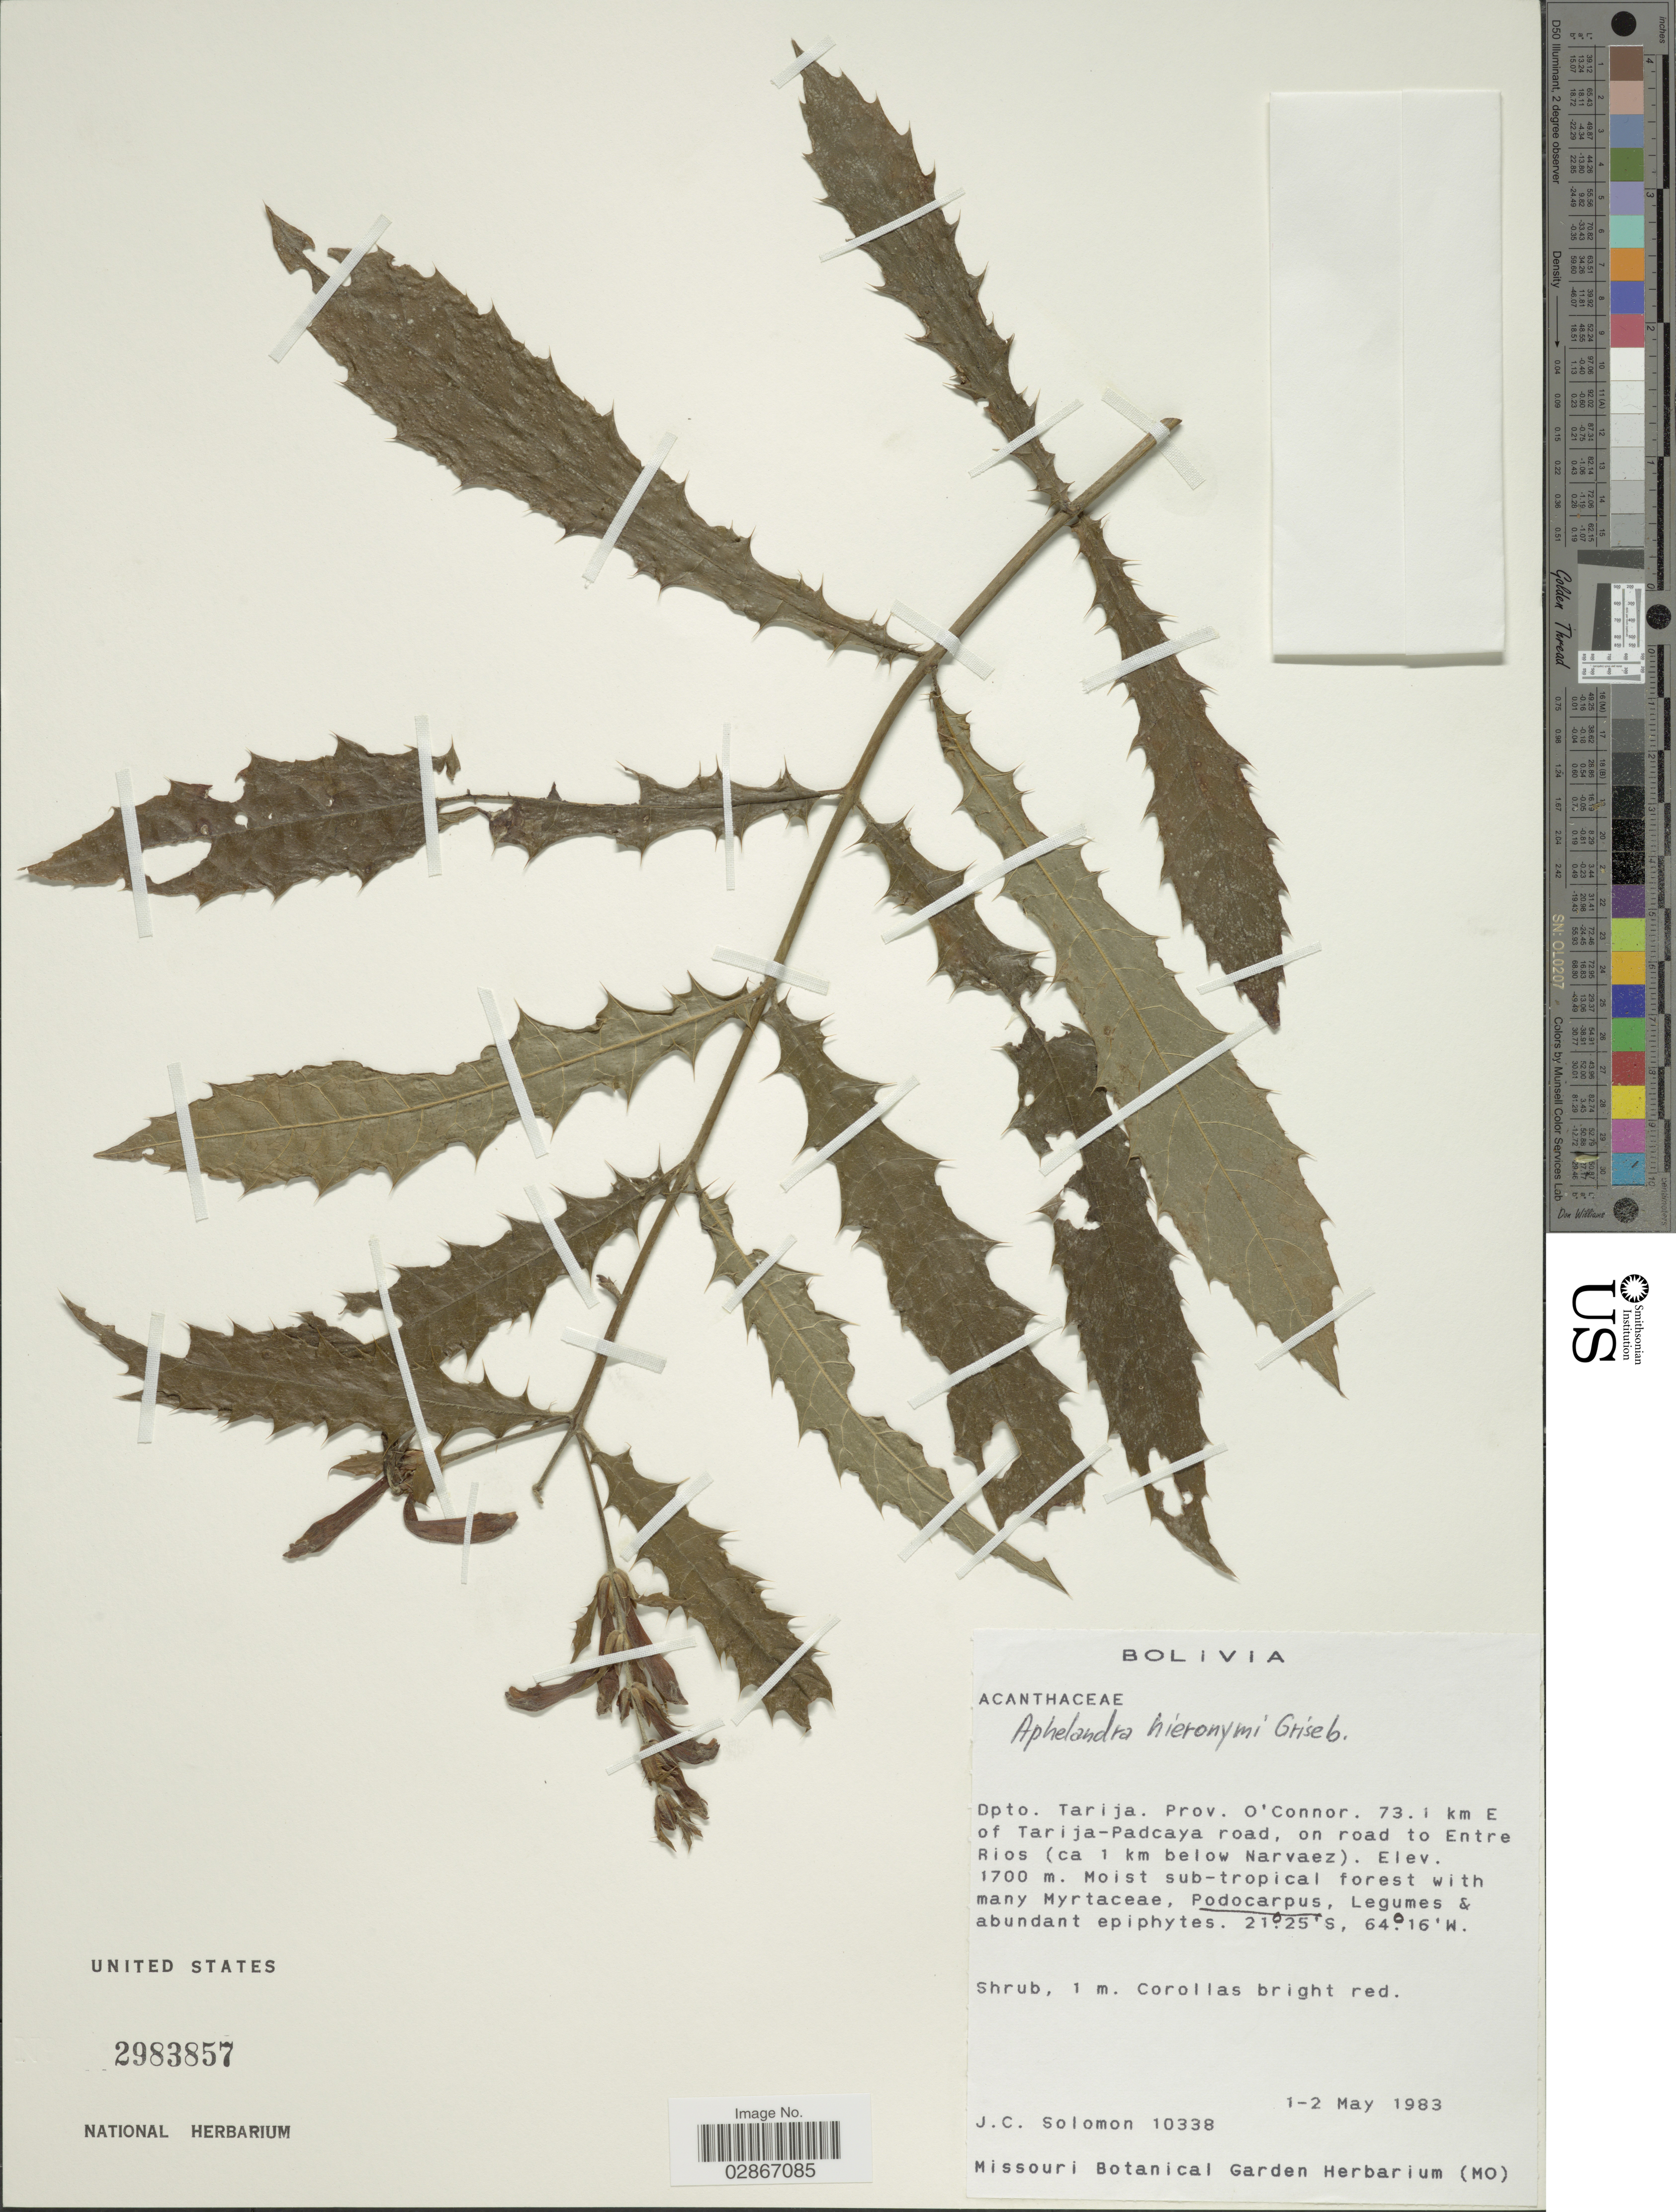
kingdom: Plantae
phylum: Tracheophyta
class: Magnoliopsida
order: Lamiales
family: Acanthaceae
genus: Aphelandra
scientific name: Aphelandra hieronymi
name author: Griseb.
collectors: J. C. Solomon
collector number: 10338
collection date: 1983-05-01/1983-05-02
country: Bolivia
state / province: Tarija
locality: Dpto. Tarija. Prov. O'Connor. 73.1 km E of Tarija-Padcaya road, on road to Entre Rios (ca 1 km below Narvaez).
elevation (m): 1700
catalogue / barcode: US 2983857